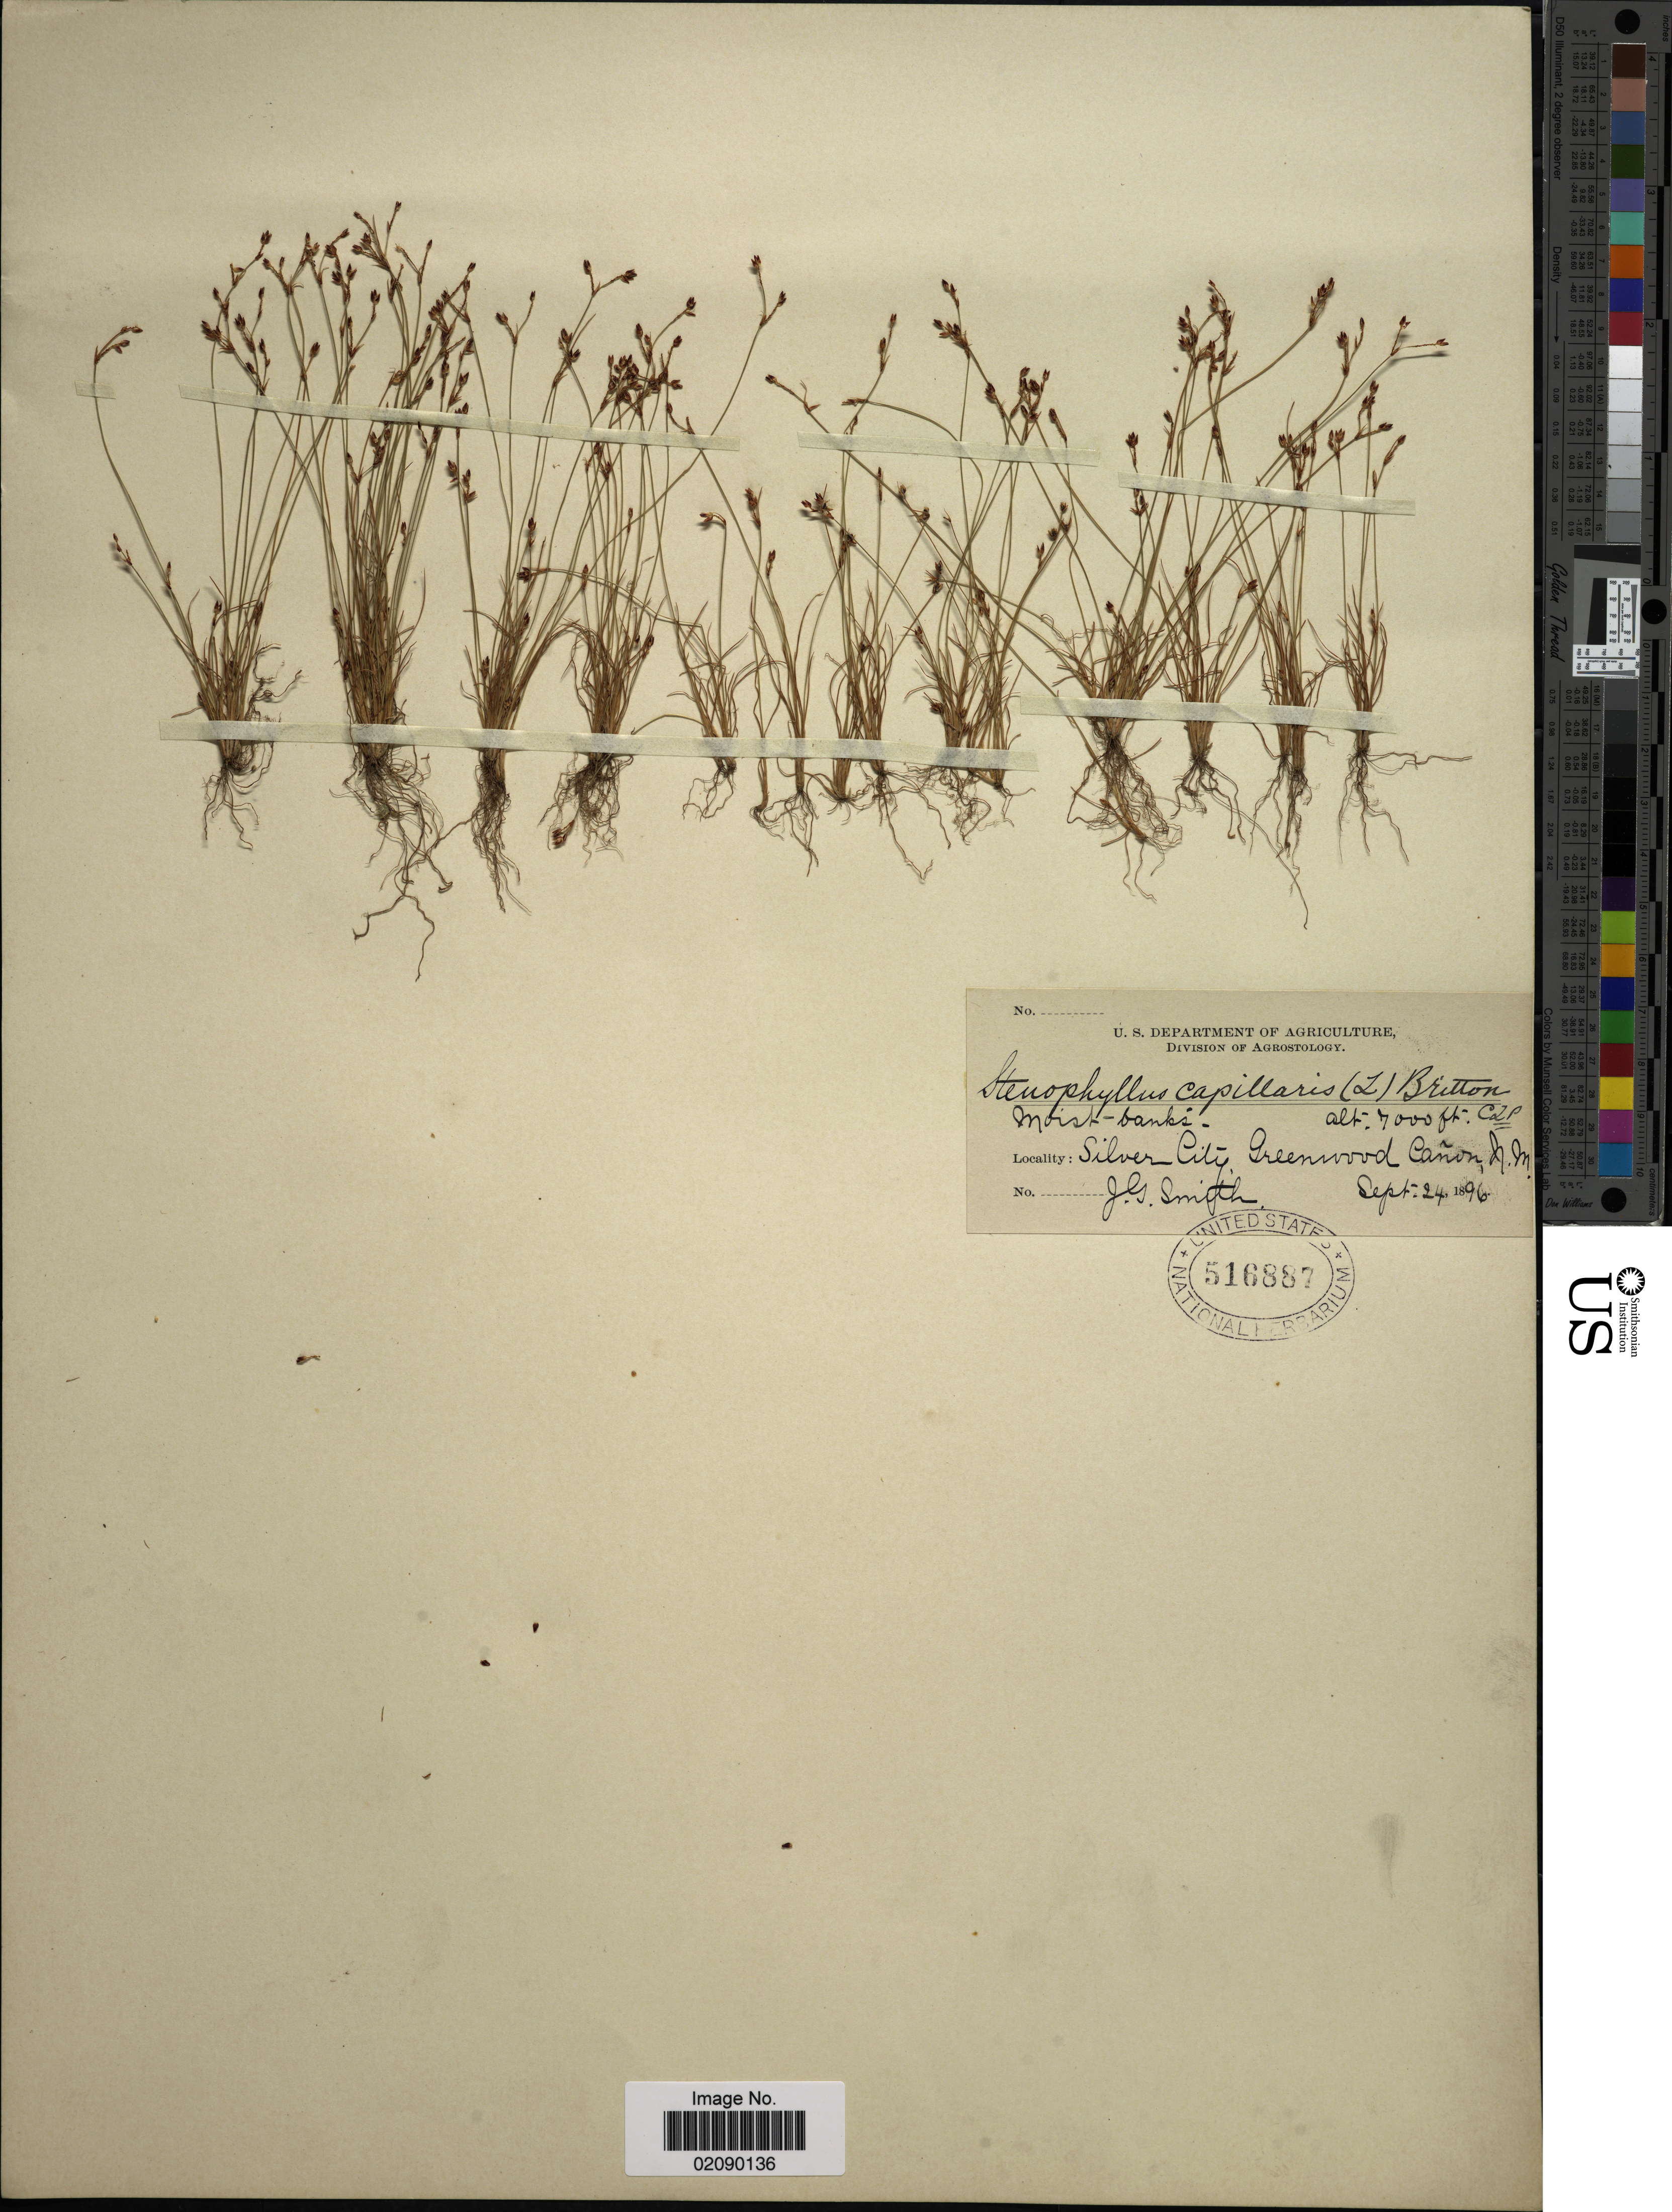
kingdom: Plantae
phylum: Tracheophyta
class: Liliopsida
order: Poales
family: Cyperaceae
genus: Bulbostylis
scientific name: Bulbostylis capillaris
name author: (L.) Kunth ex C.B. Clarke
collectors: J. G. Smith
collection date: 1896-09-24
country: United States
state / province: New Mexico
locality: Silver City, Greenwood Cañon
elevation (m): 2134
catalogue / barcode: US 516887